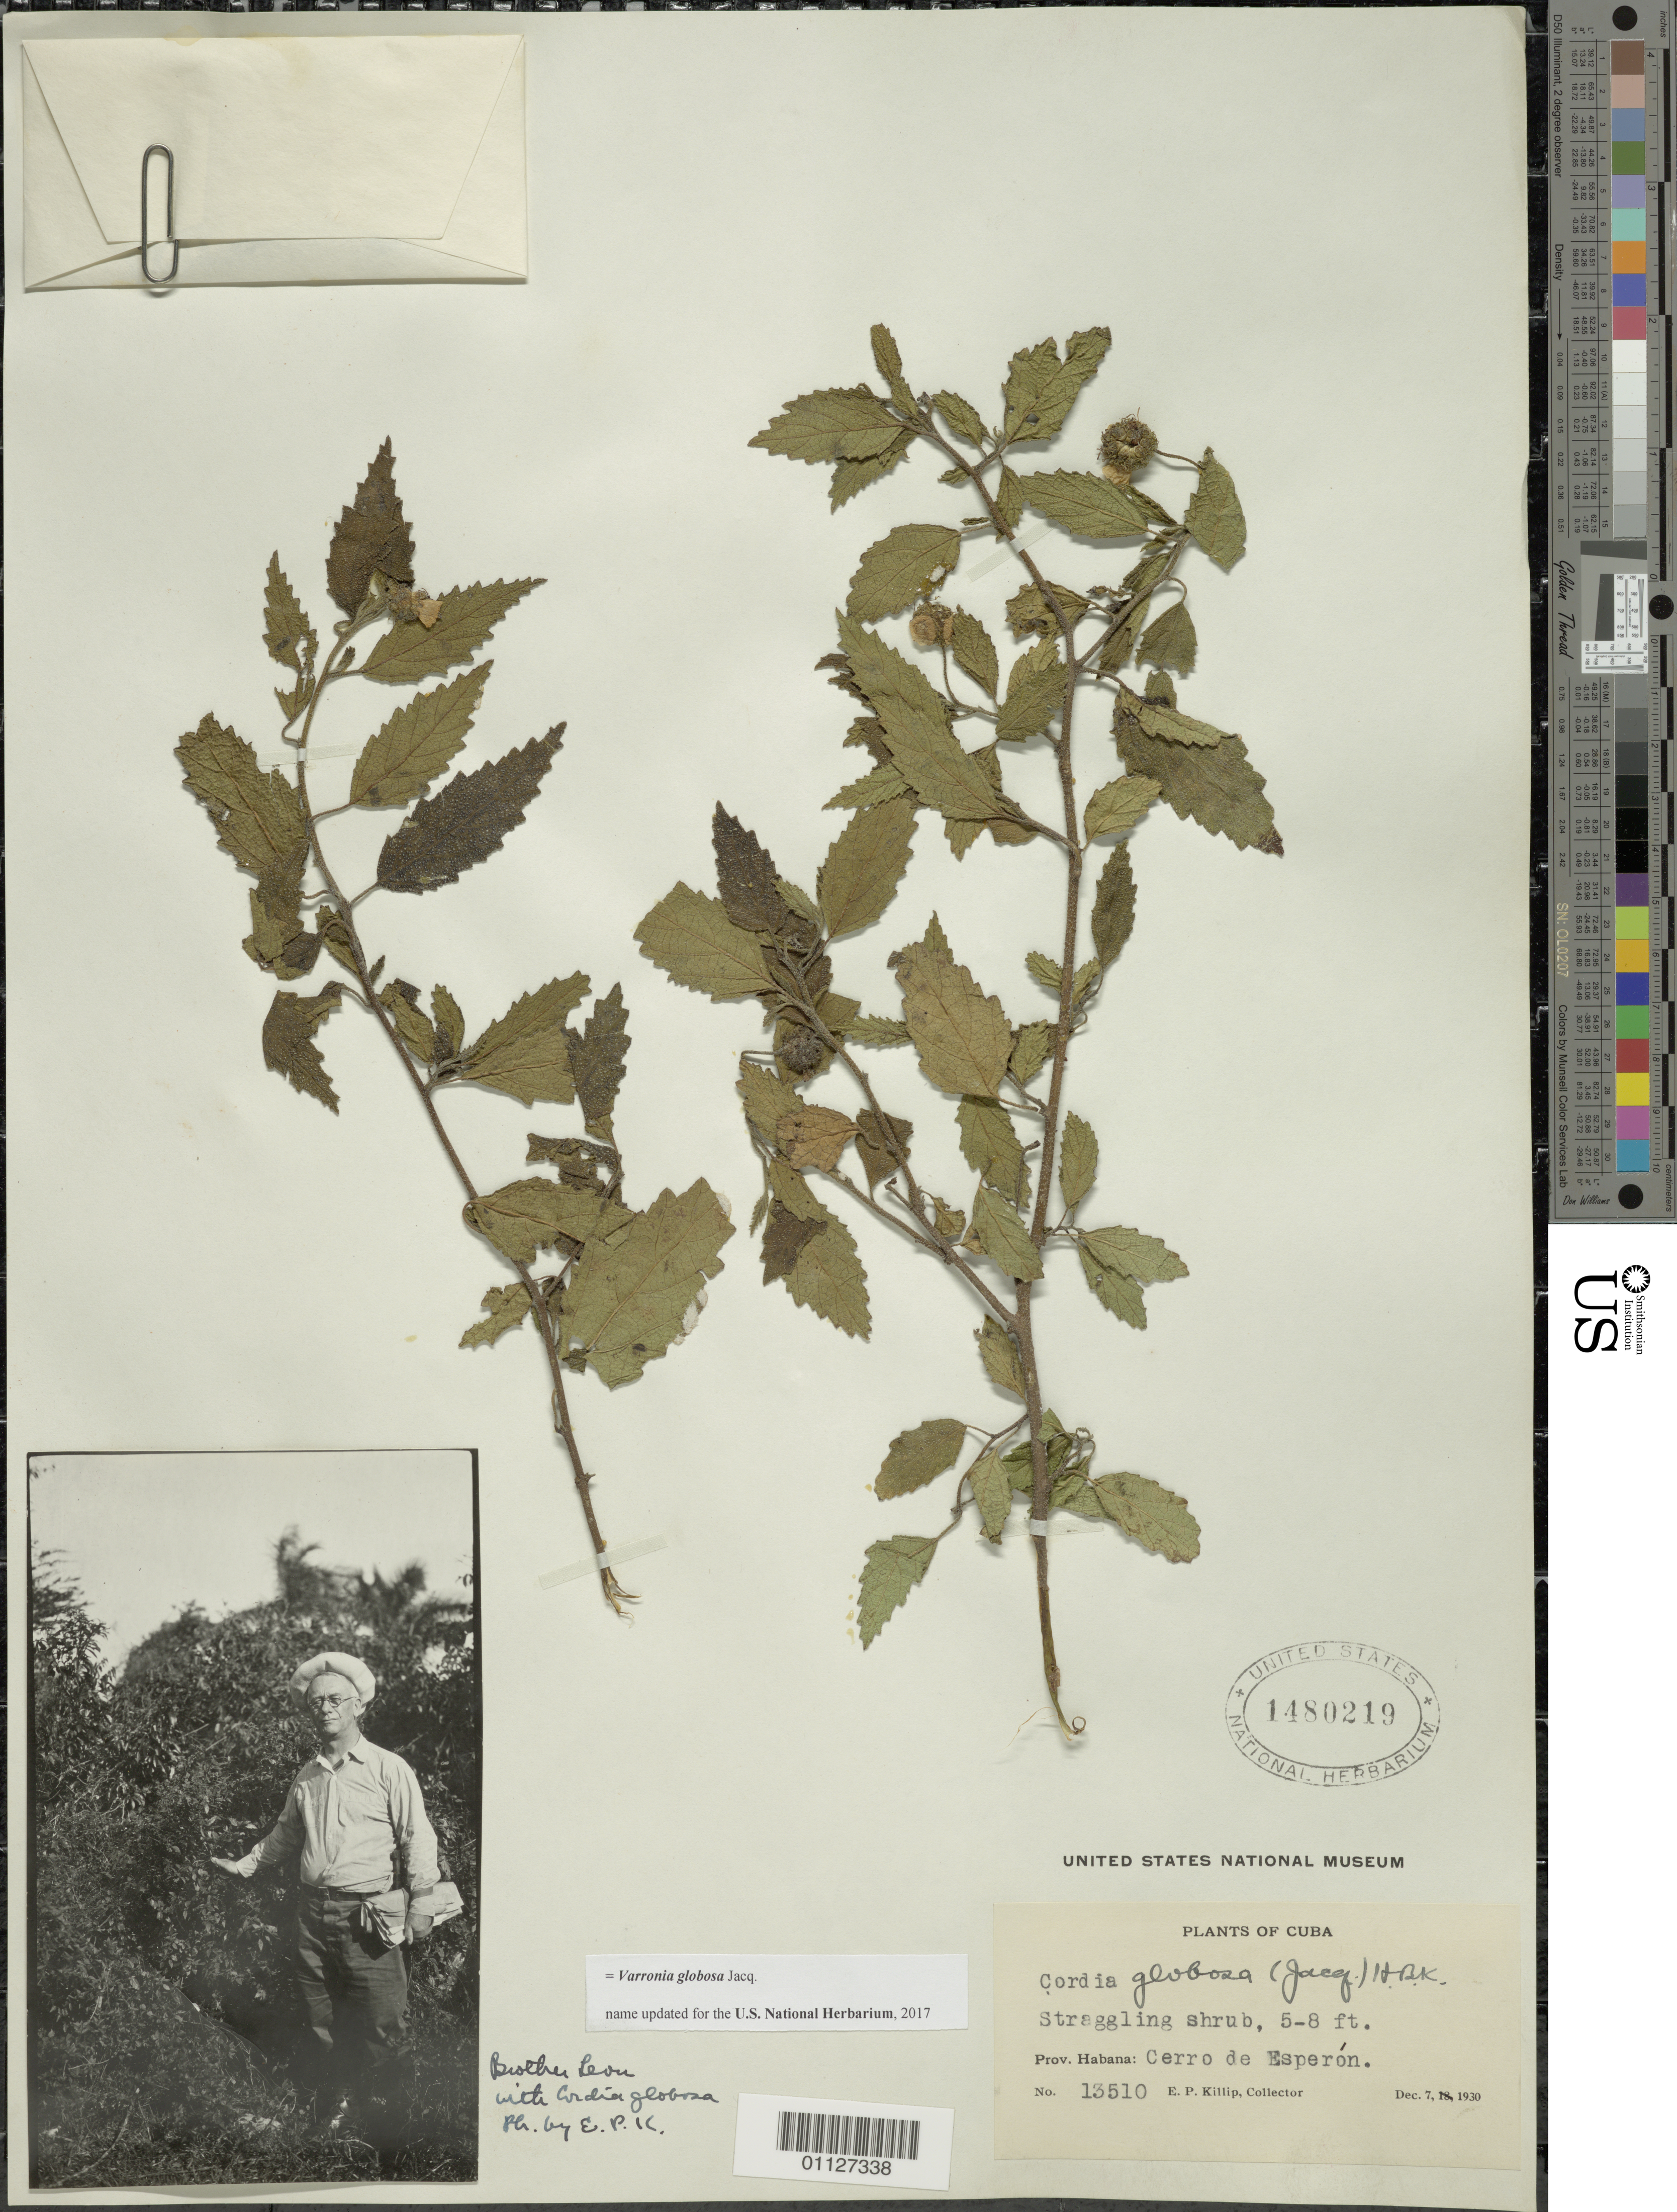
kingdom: Plantae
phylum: Tracheophyta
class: Magnoliopsida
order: Boraginales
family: Cordiaceae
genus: Varronia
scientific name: Varronia globosa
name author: Jacq.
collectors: E. P. Killip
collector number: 13510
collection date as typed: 07 Dec 1930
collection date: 1930-12-07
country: Cuba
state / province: La Habana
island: Cuba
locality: Cerro de Esperón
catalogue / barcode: US 1480219